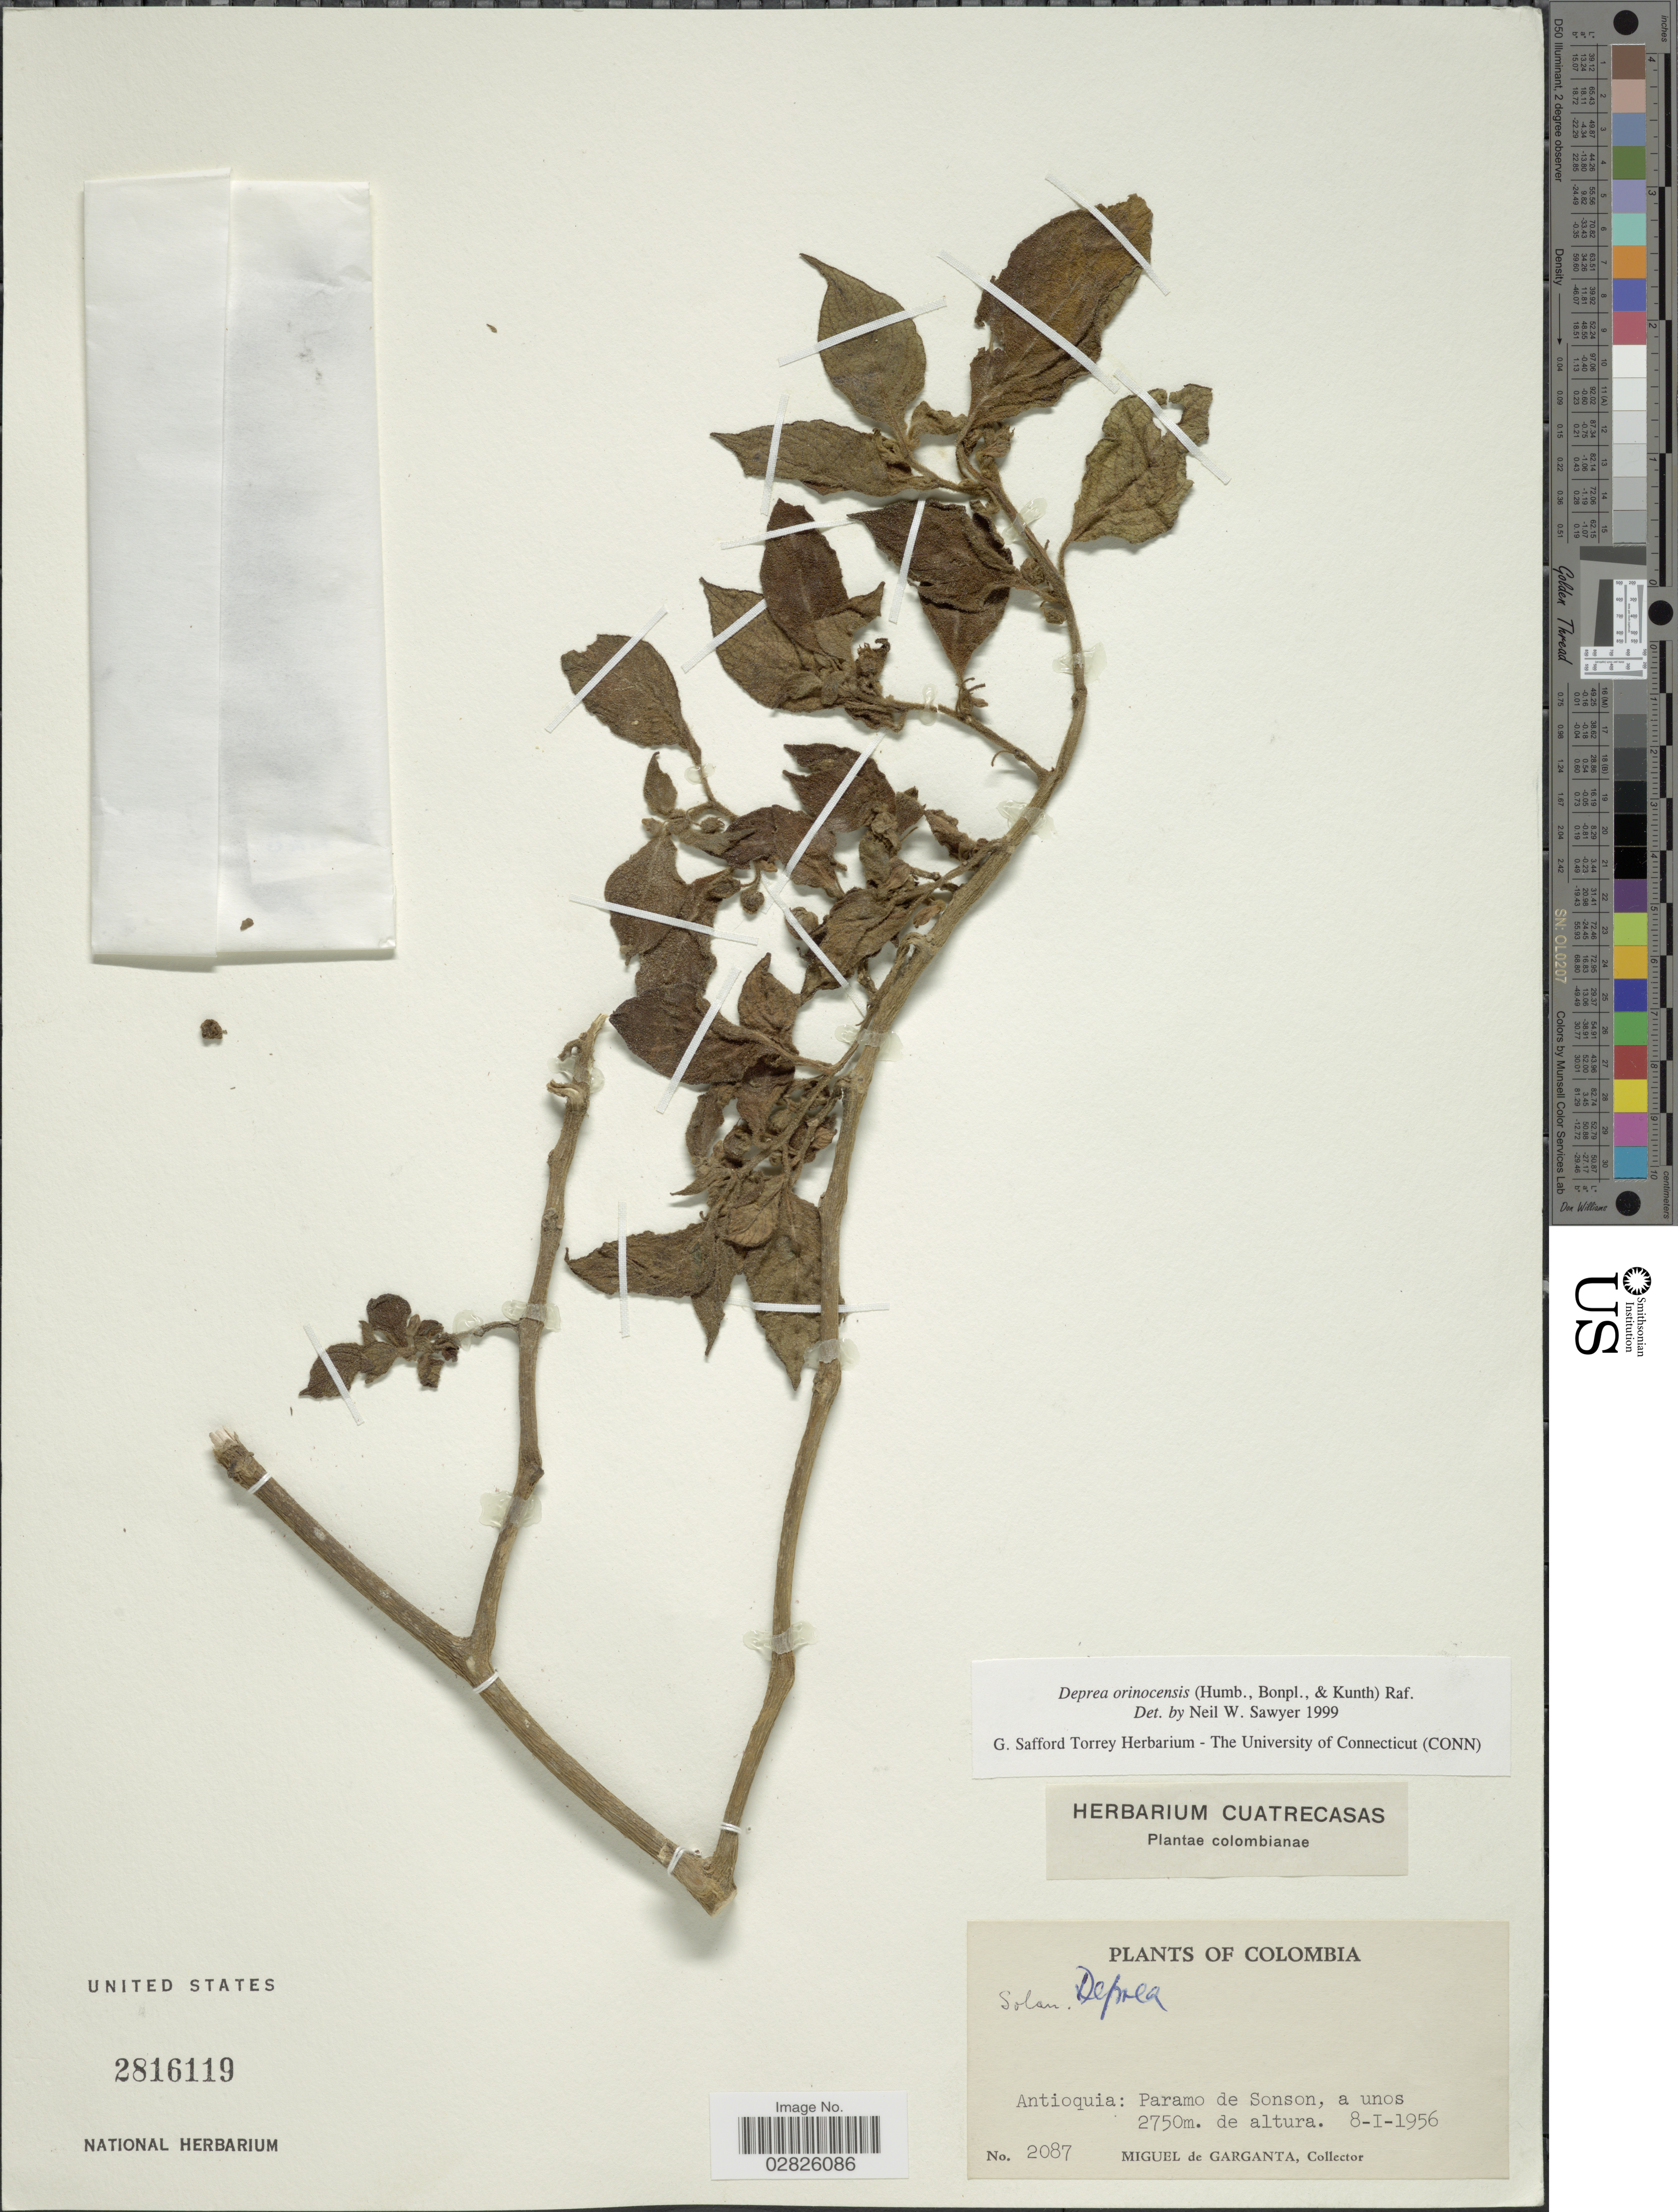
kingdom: Plantae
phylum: Tracheophyta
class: Magnoliopsida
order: Solanales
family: Solanaceae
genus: Deprea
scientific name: Deprea orinocensis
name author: (Kunth) Raf.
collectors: M. Garganta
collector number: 2087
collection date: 1956-01-08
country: Colombia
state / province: Antioquia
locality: Paramo de Sonson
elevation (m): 2750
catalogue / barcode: US 2816119